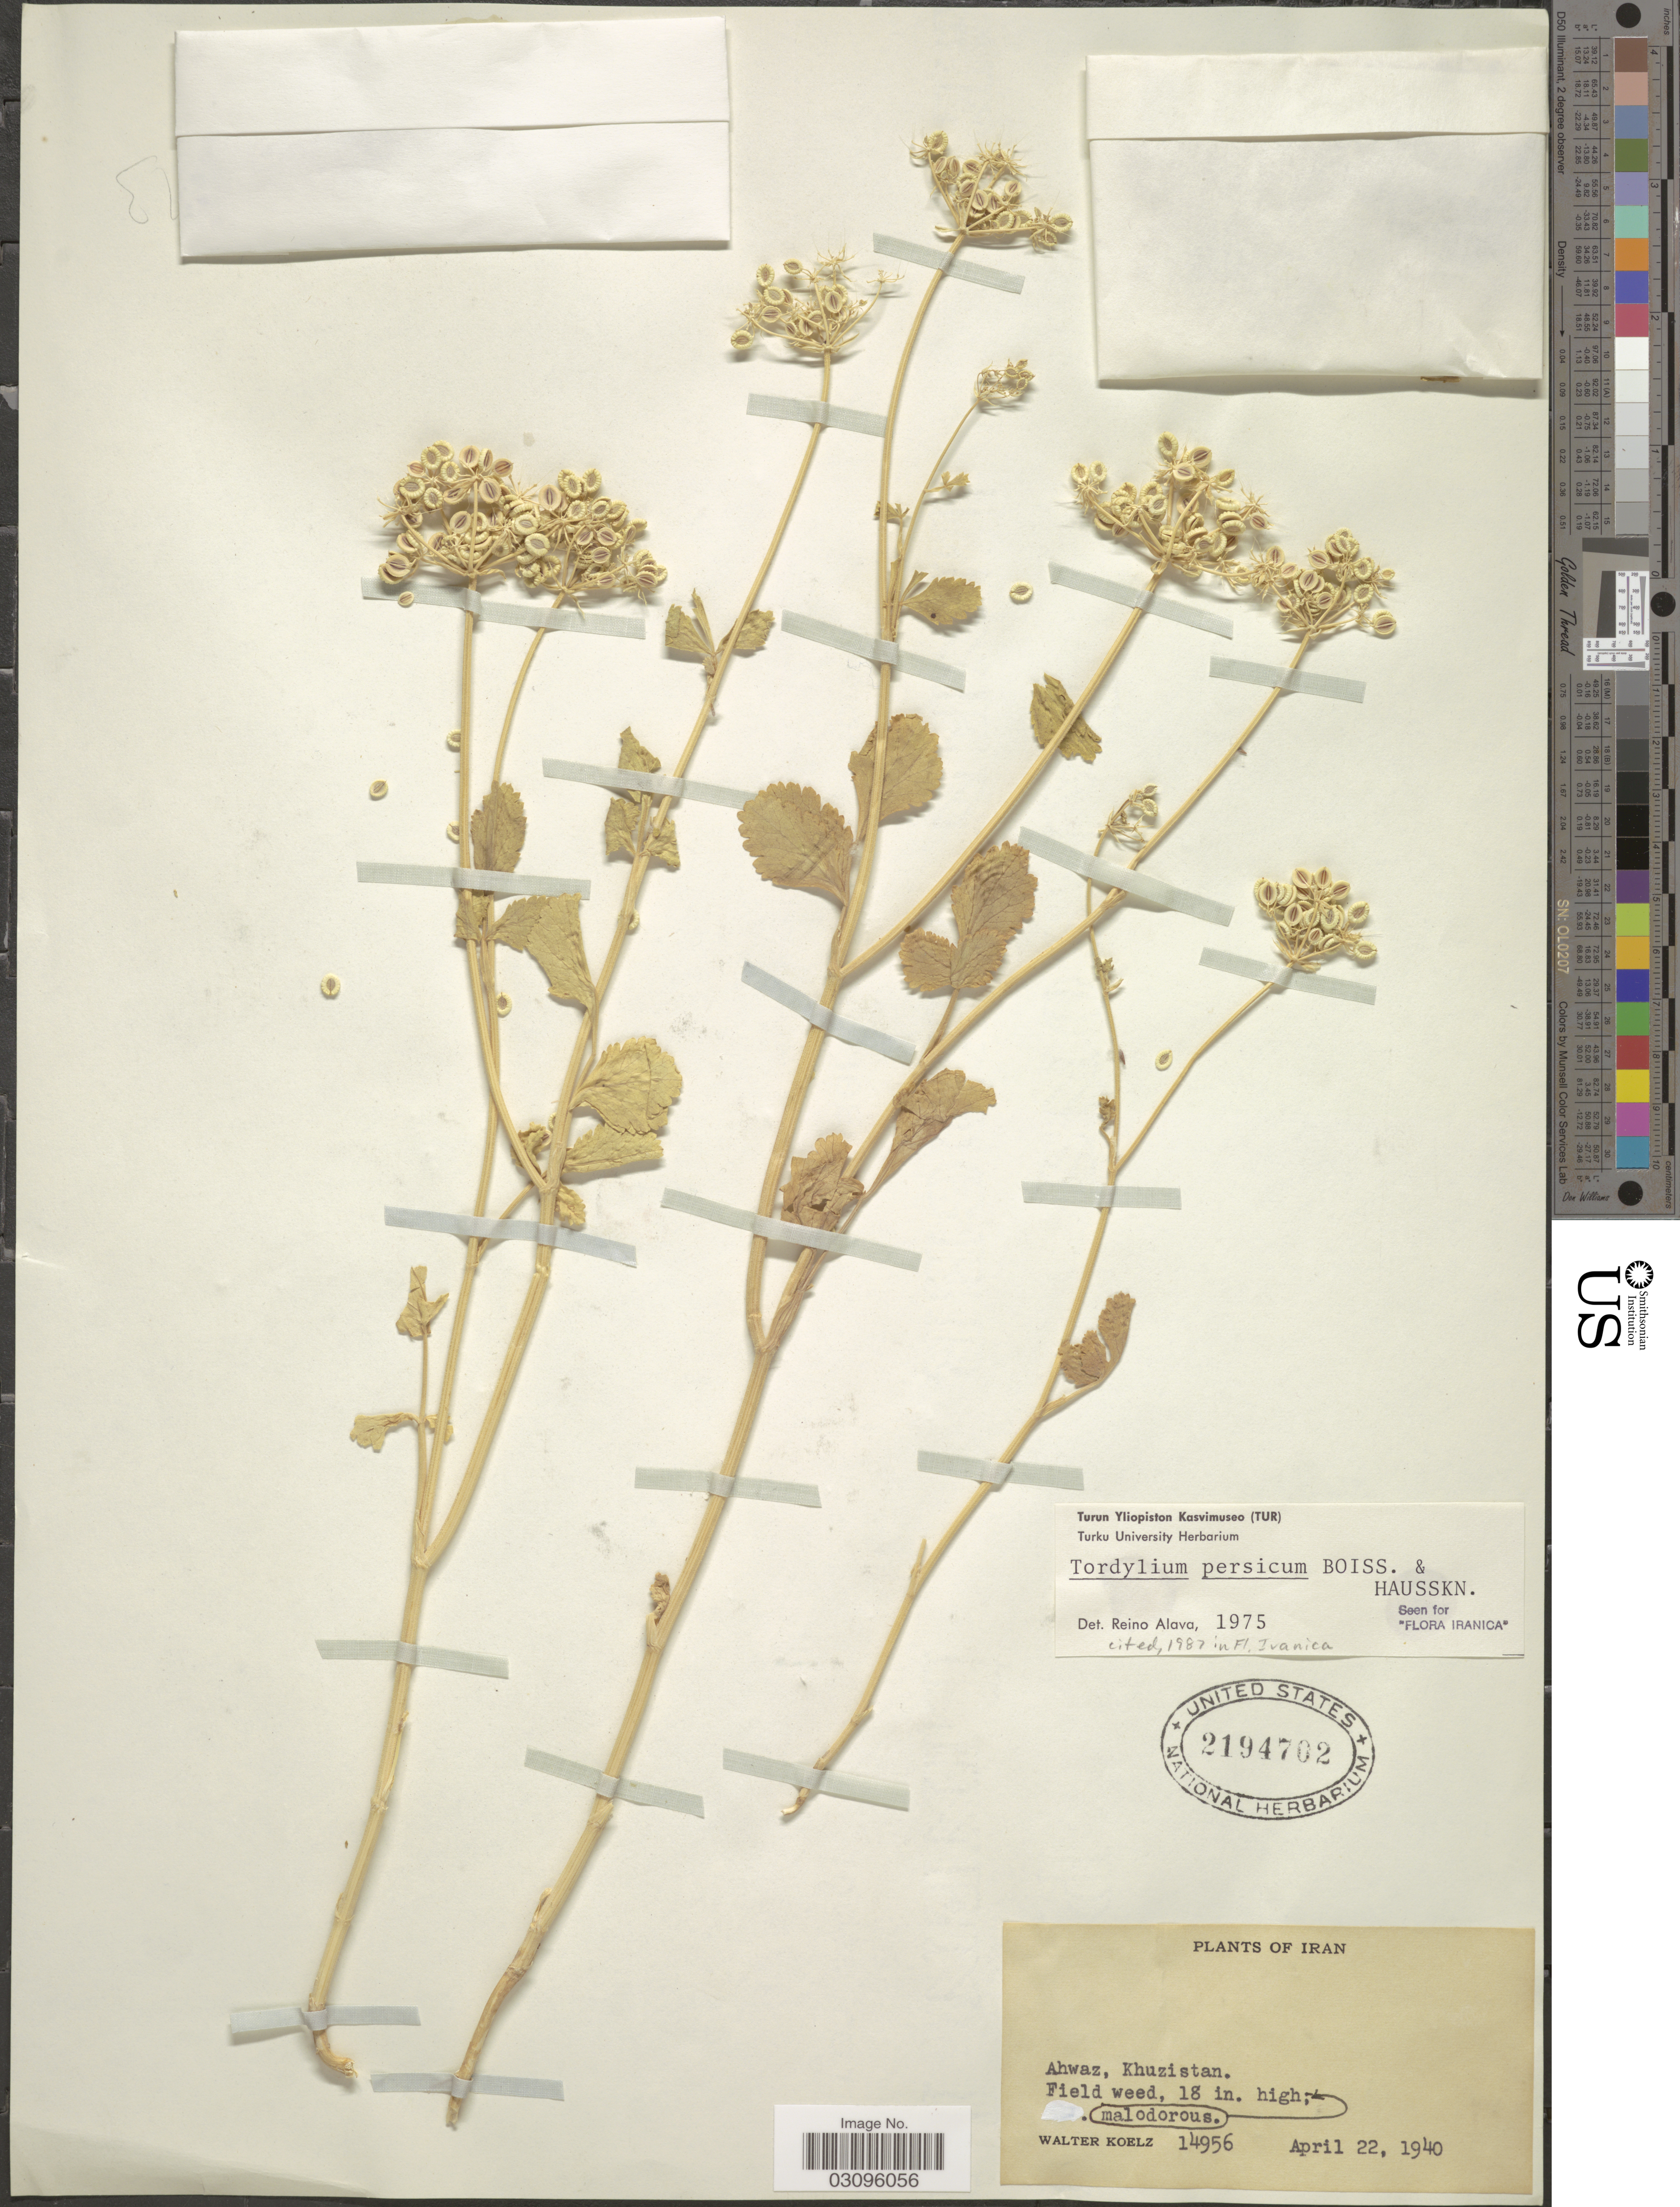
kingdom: Plantae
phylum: Tracheophyta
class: Magnoliopsida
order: Apiales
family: Apiaceae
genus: Tordylium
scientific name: Tordylium persicum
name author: Boiss. & Hausskn.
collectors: W. N. Koelz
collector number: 14956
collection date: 1940-04-22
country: Iran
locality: Ahwaz, Khuzistan.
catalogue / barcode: US 2194702